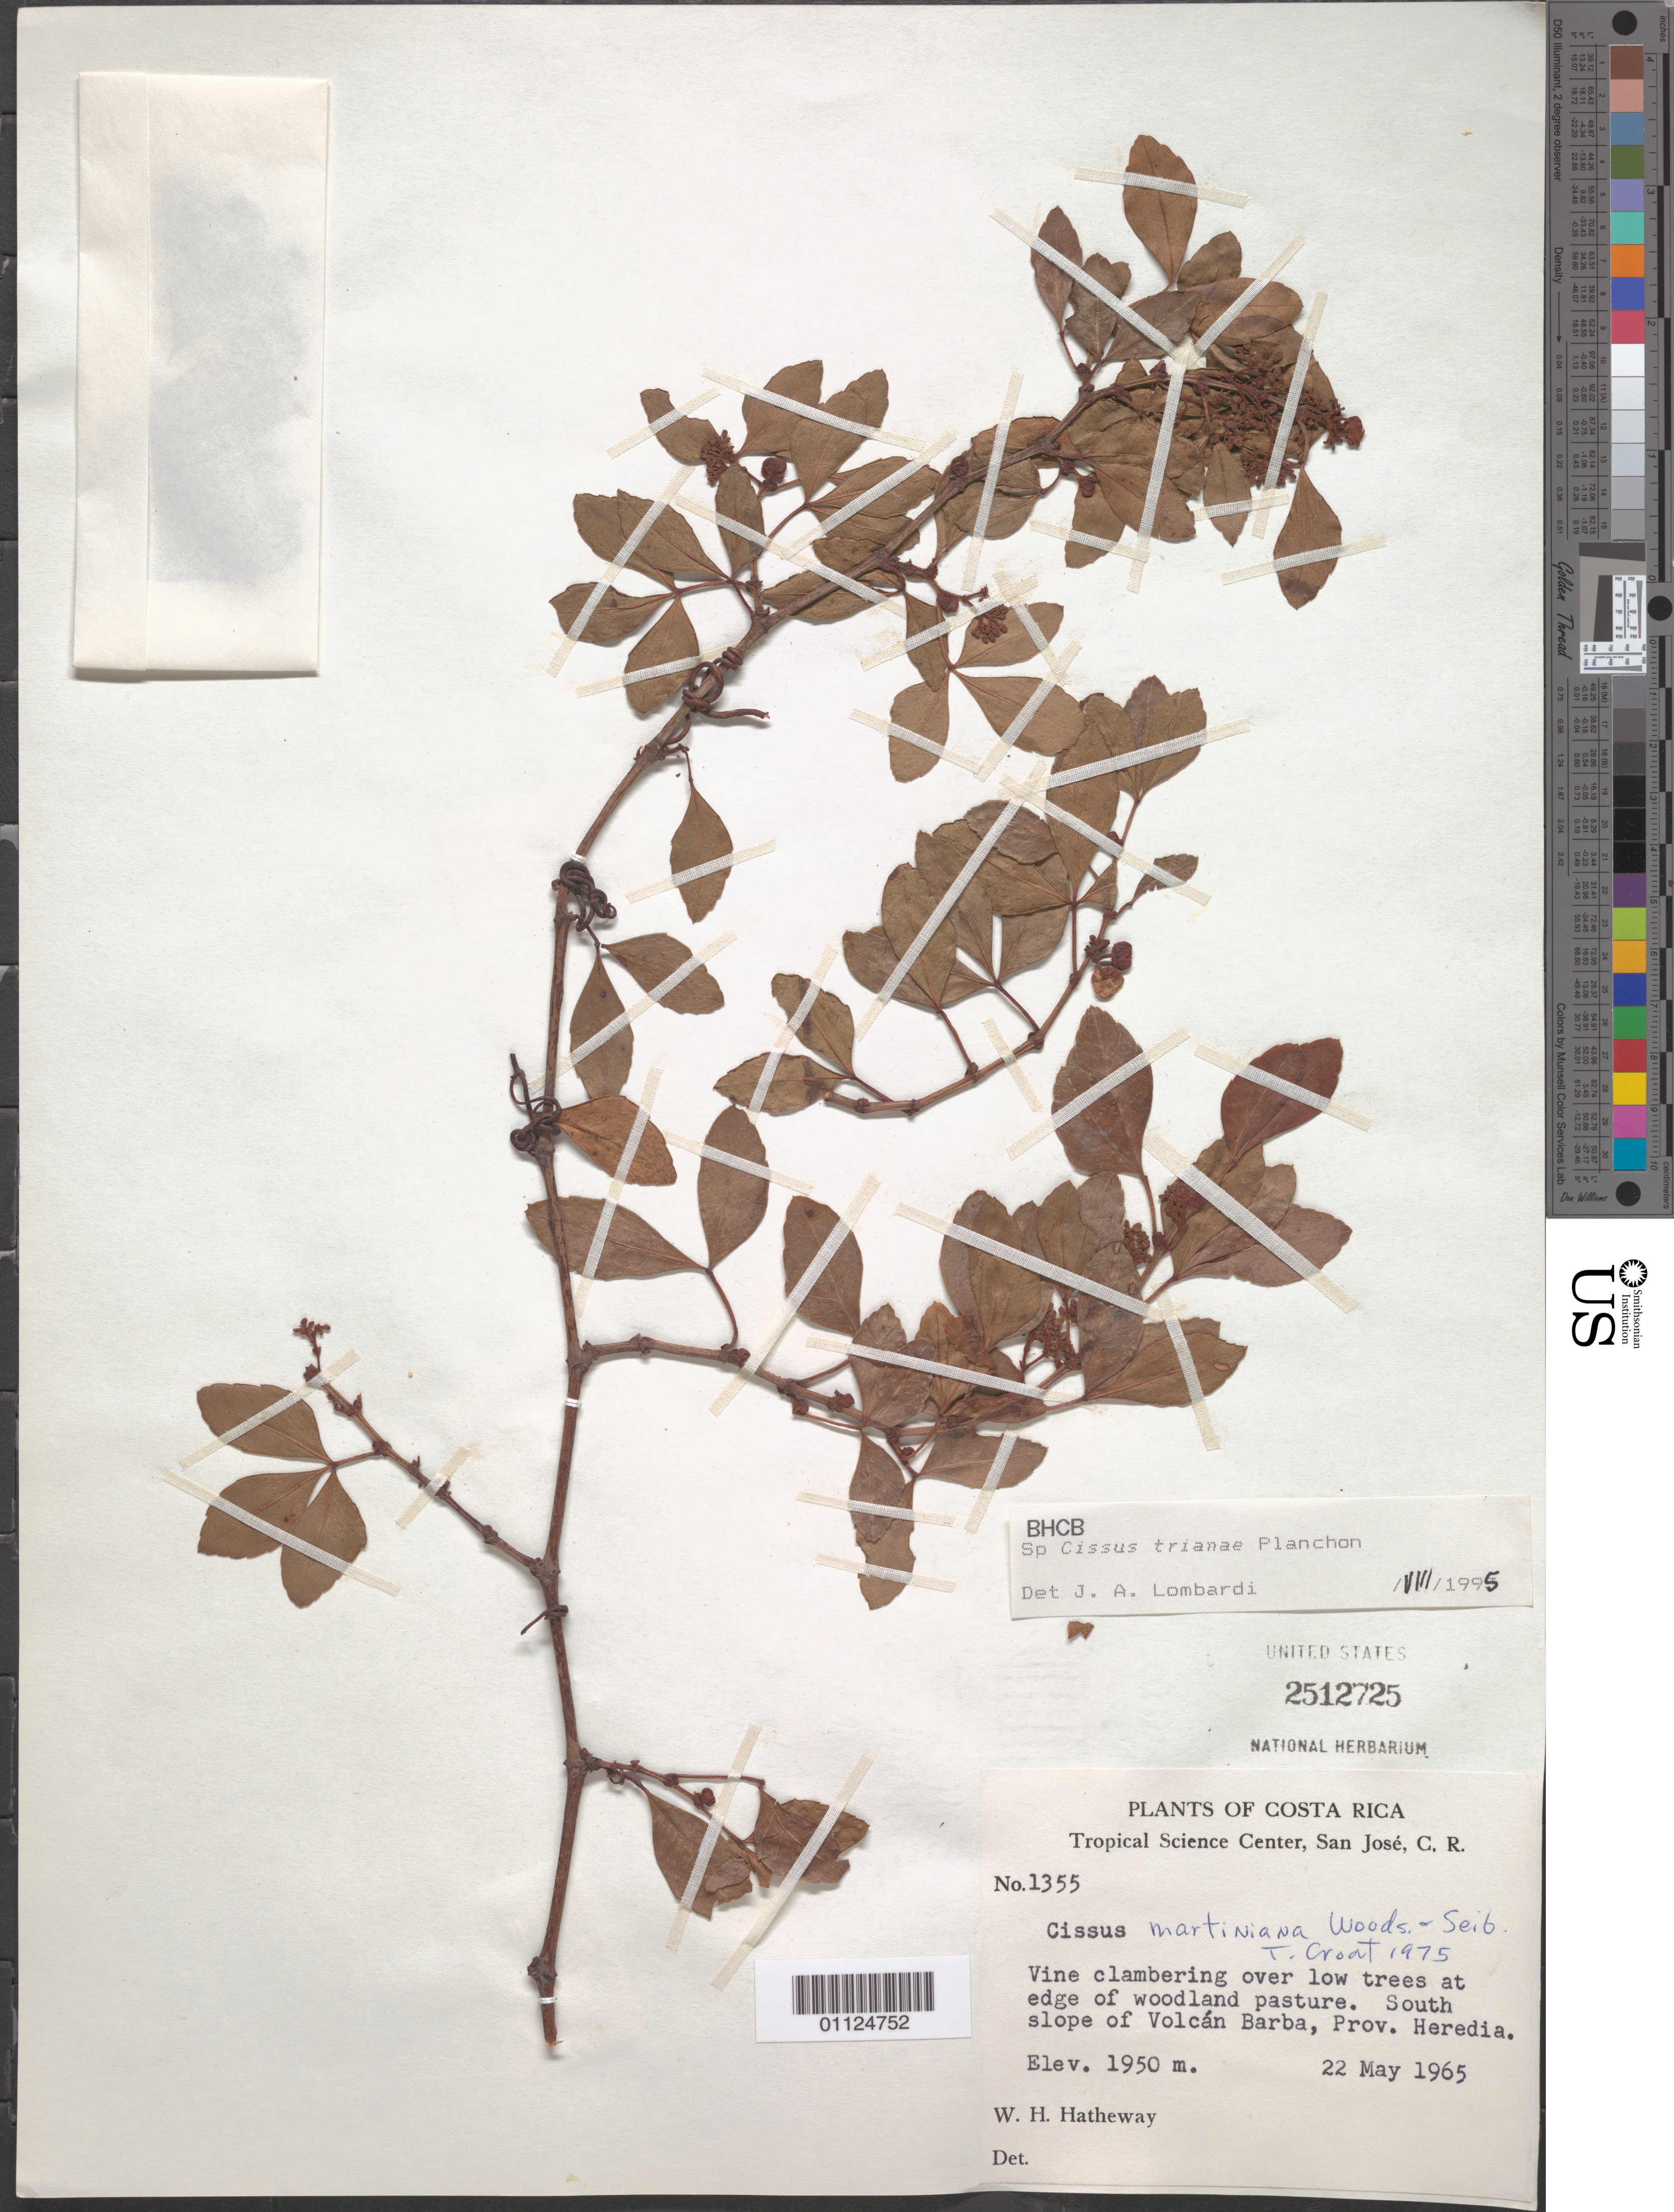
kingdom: Plantae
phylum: Tracheophyta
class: Magnoliopsida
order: Vitales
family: Vitaceae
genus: Cissus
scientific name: Cissus trianae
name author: Planch.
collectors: W. H. Hatheway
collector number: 1355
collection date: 1965-05-22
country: Costa Rica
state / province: Heredia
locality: S slope of Volcan Barba.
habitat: Vine clambering over low trees at edge of woodland pasture.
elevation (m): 1950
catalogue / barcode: US 2512725